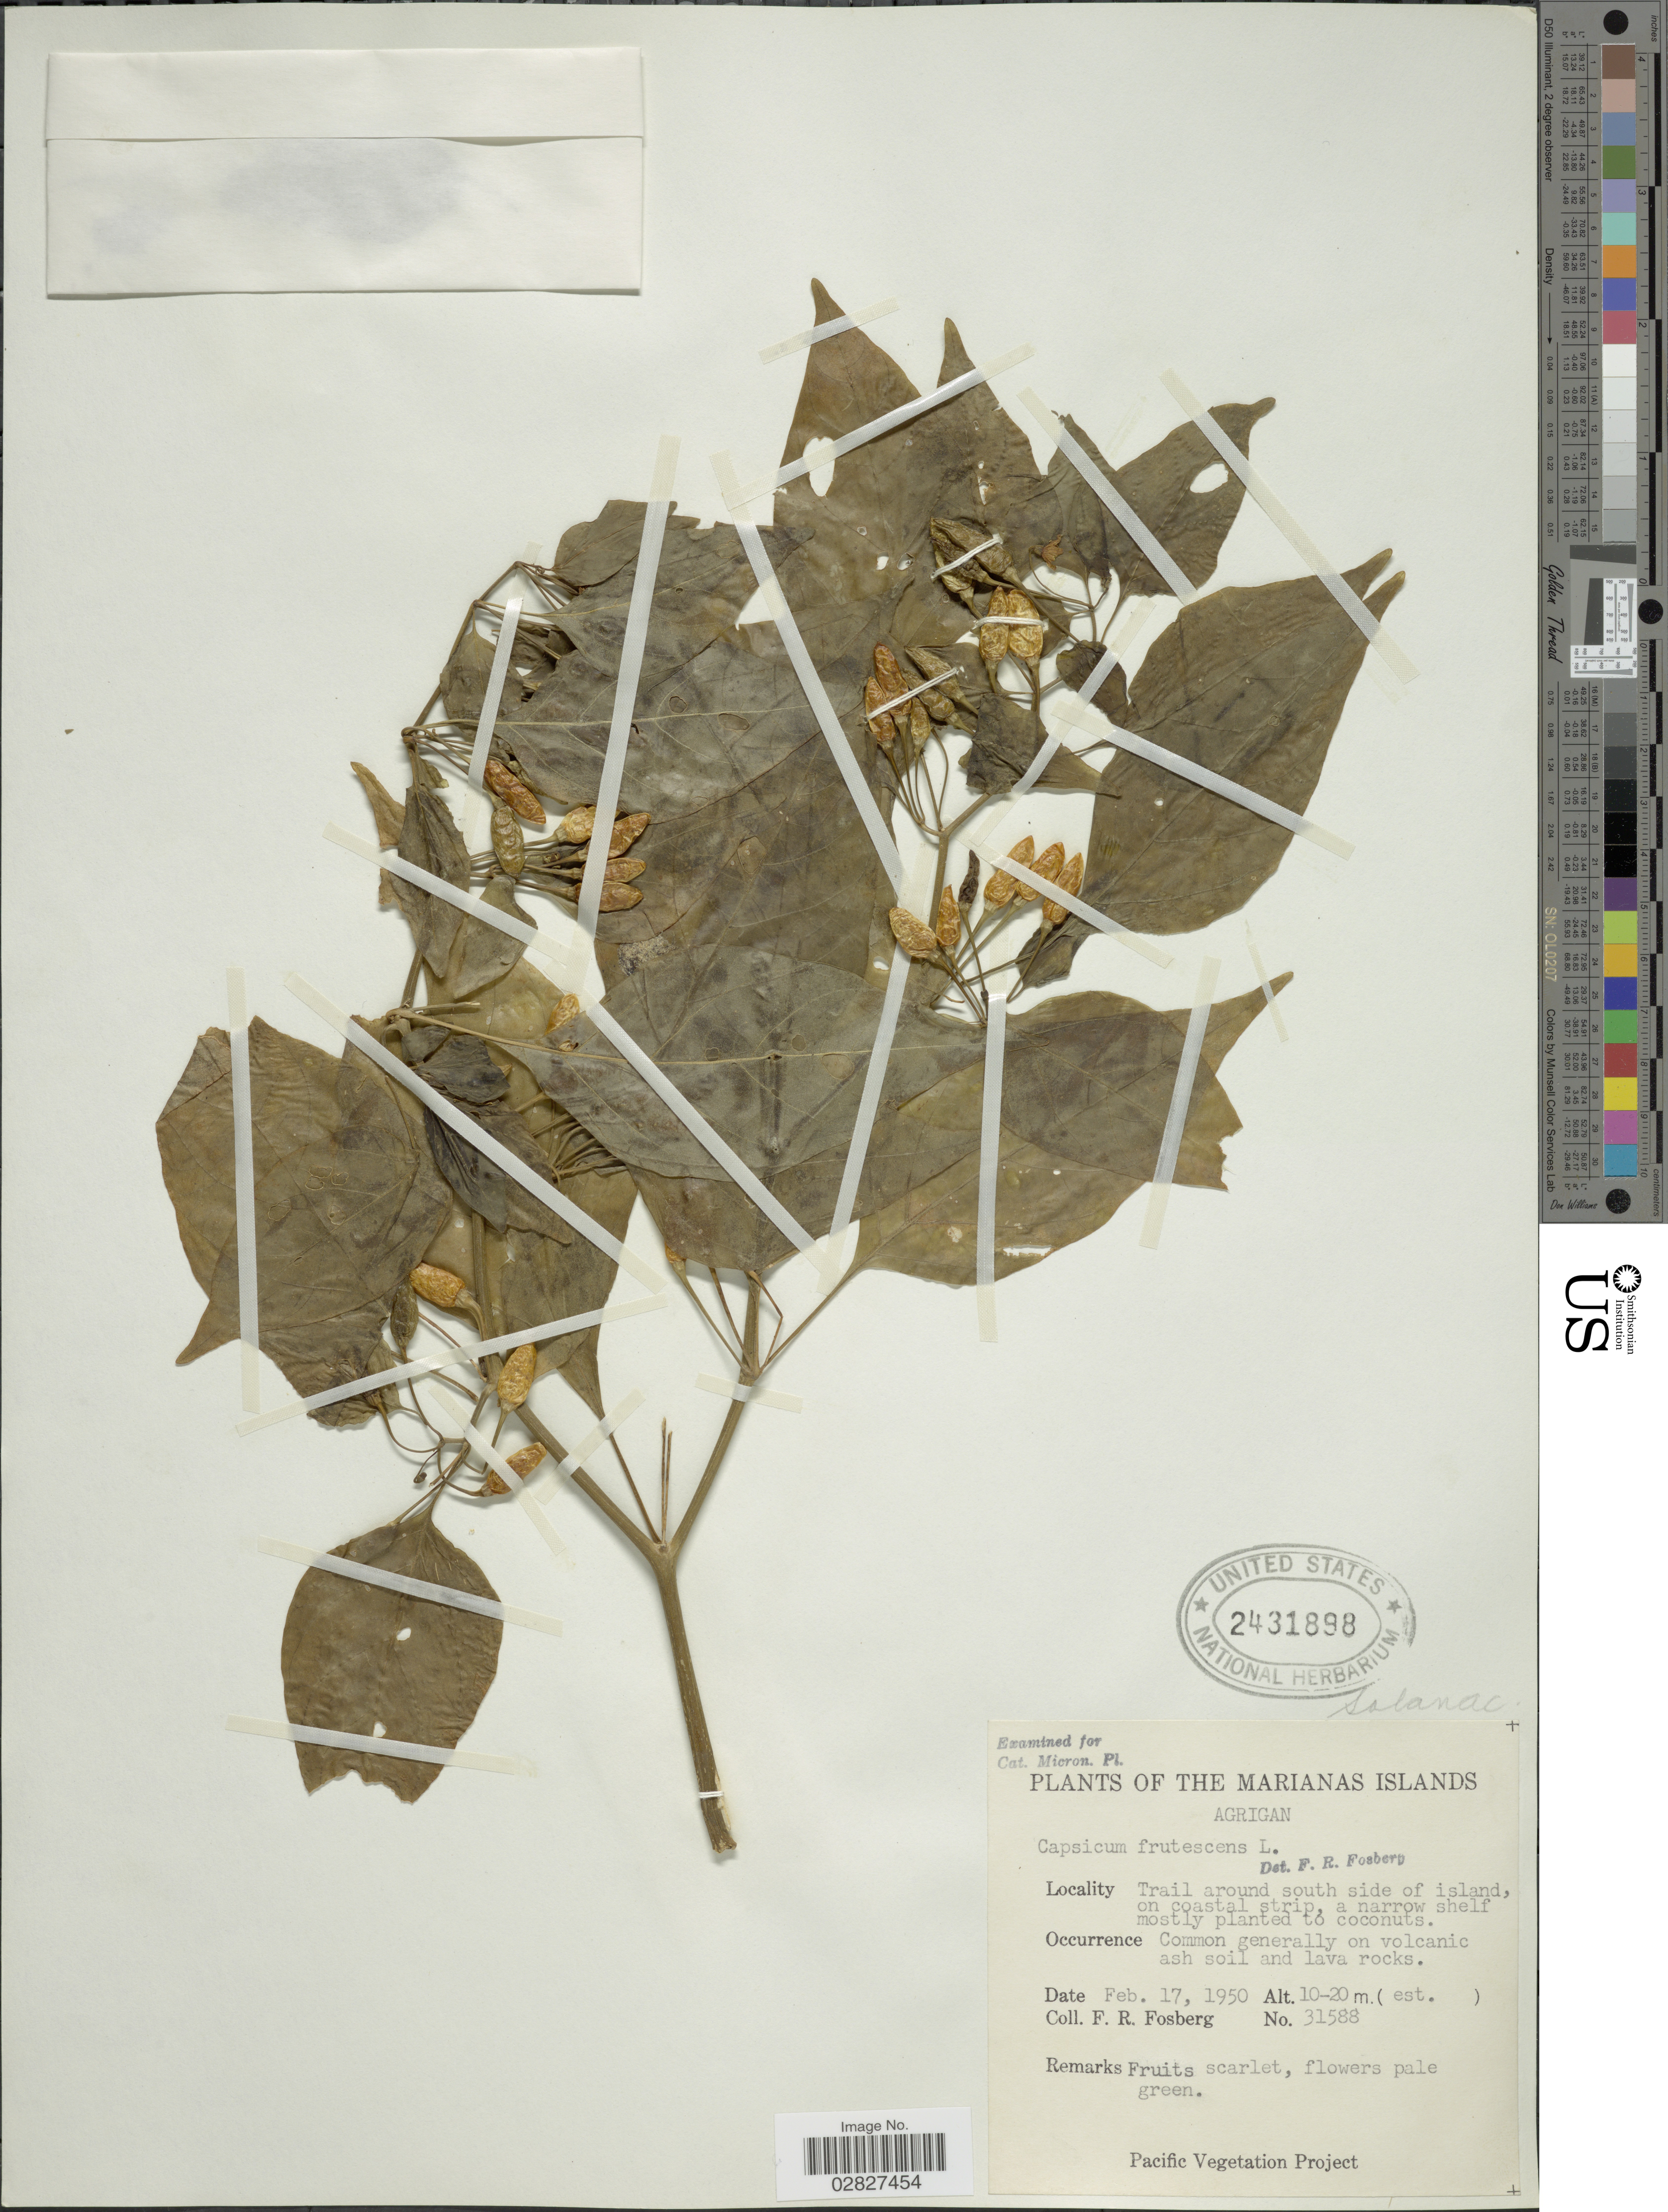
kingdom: Plantae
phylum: Tracheophyta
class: Magnoliopsida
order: Solanales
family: Solanaceae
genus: Capsicum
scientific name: Capsicum frutescens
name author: L.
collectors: F. R. Fosberg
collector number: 31588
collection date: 1950-02-17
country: Northern Mariana Islands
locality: Marianas Islands. Agrigan. Trail around south side of island, on coastal strip, a narrow shelf mostly planted to coconuts.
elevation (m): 10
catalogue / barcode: US 2431898